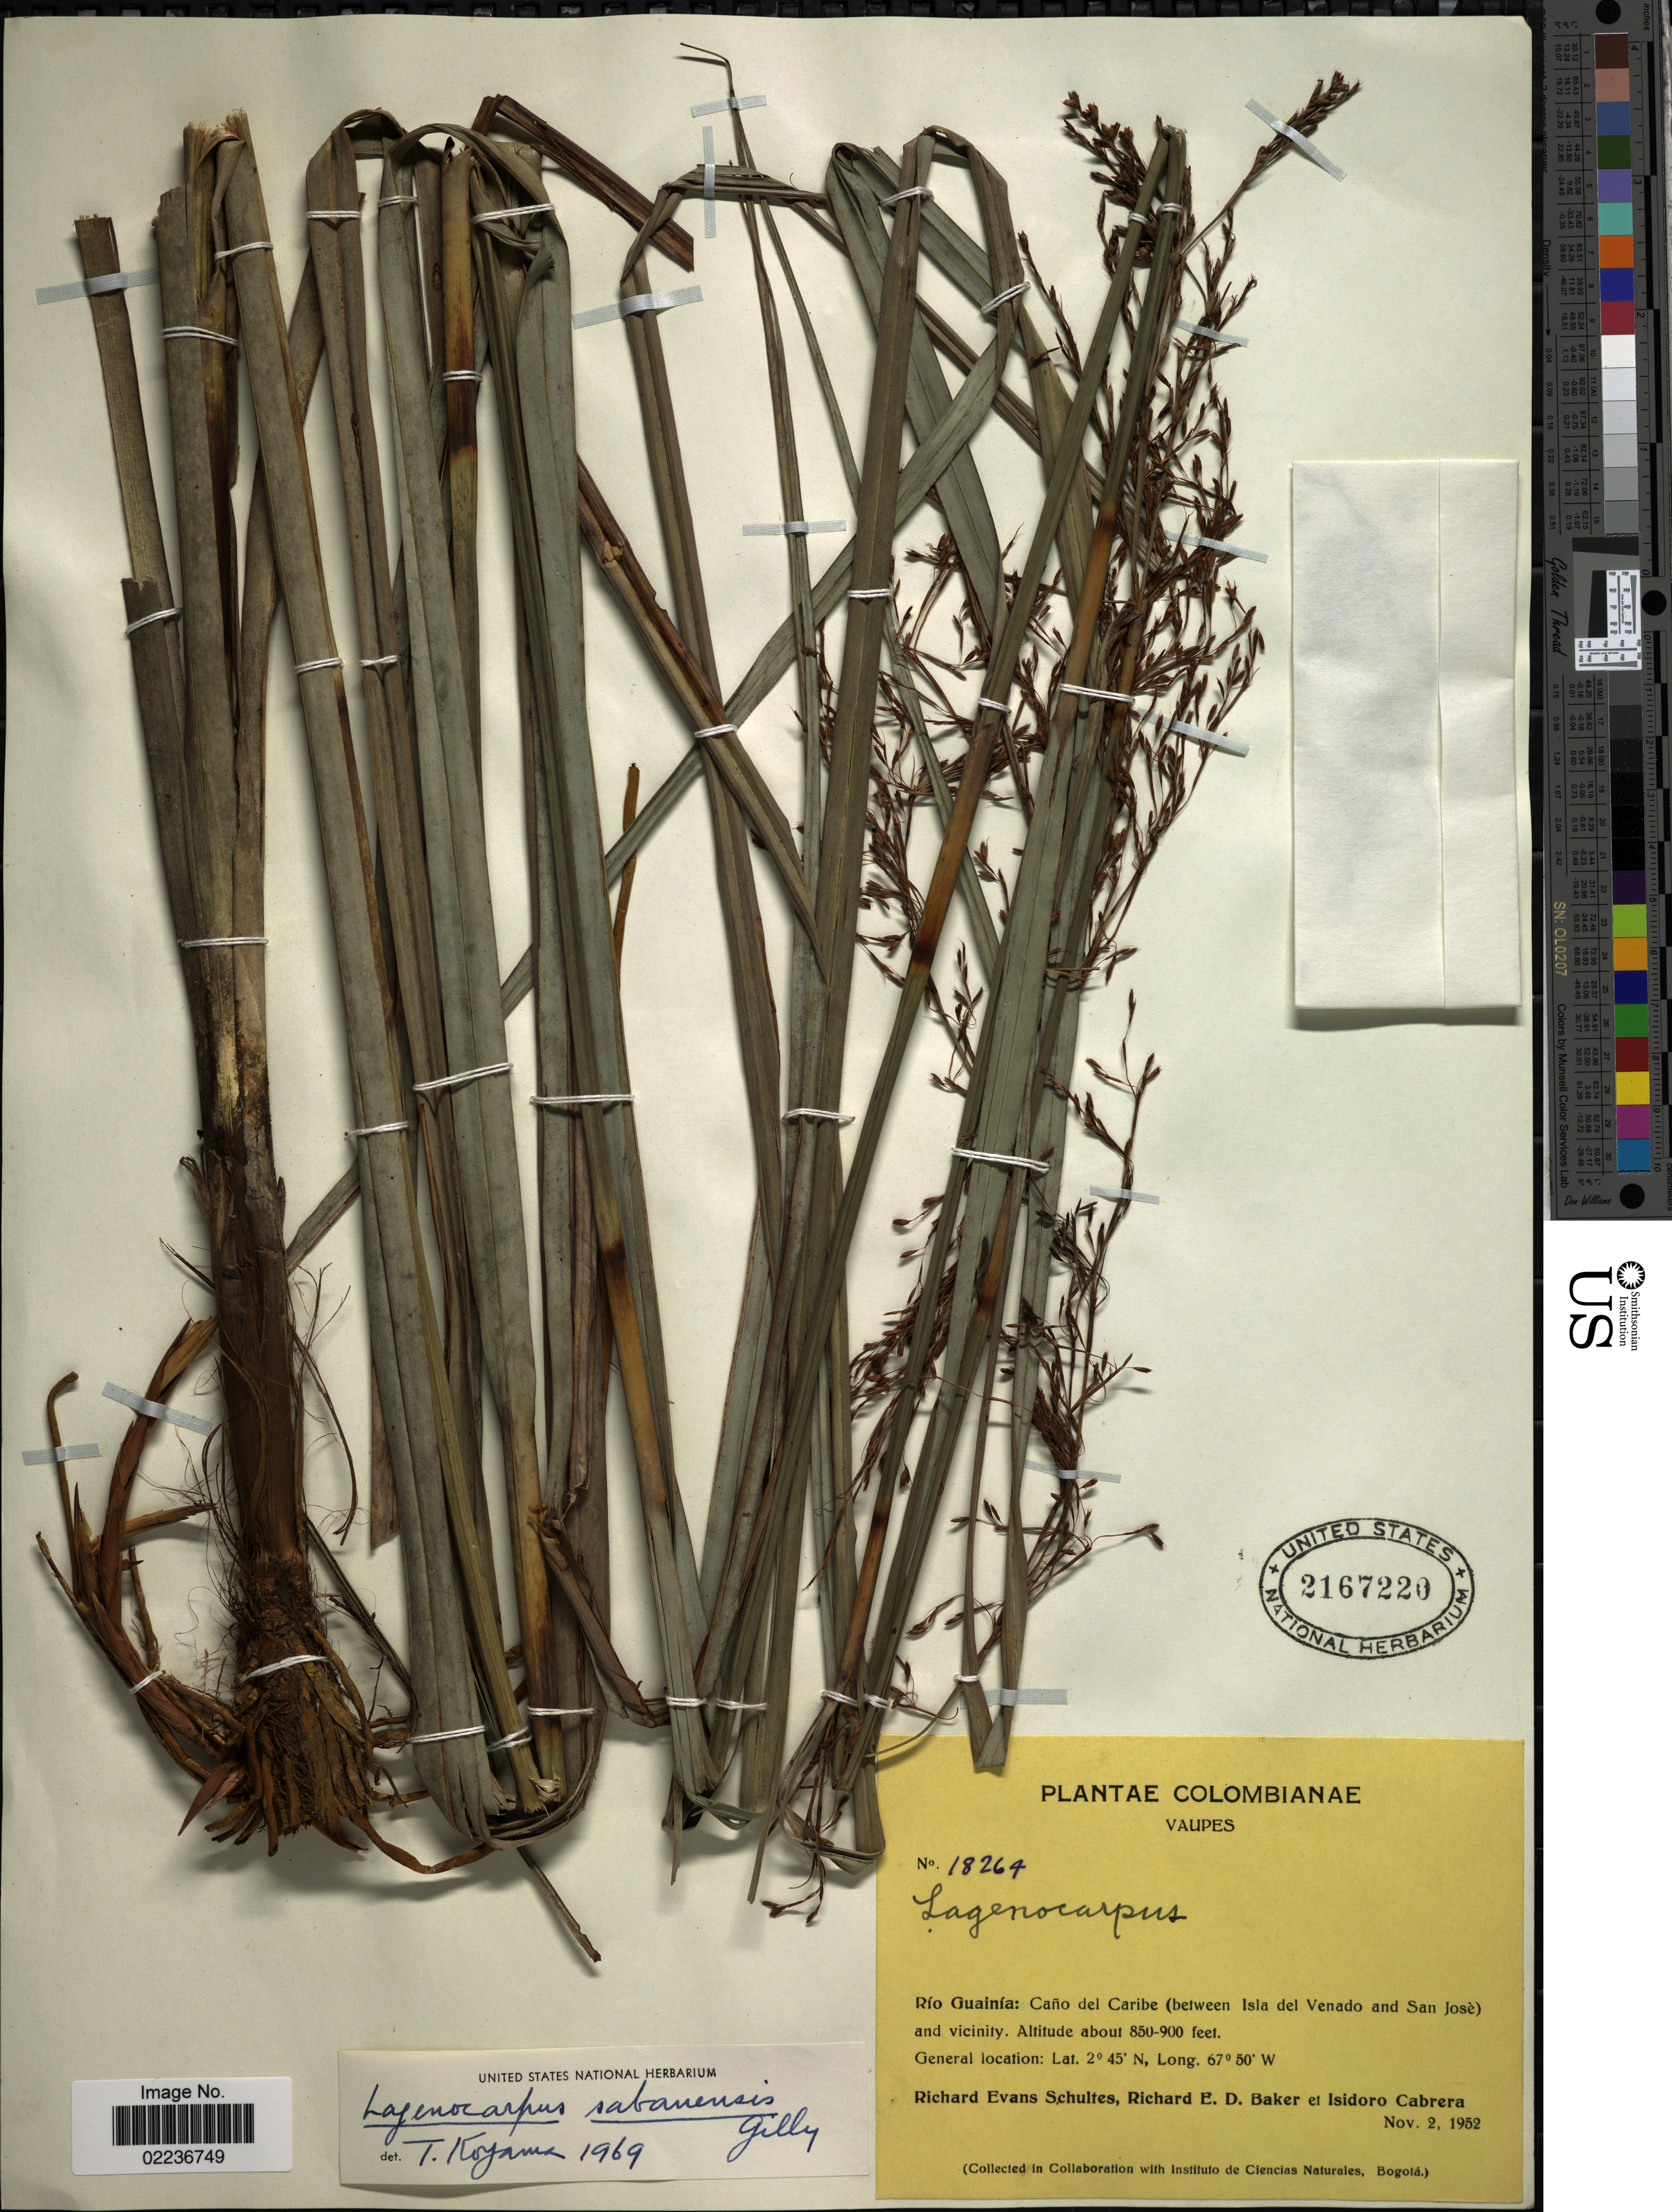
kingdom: Plantae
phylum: Tracheophyta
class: Liliopsida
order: Poales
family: Cyperaceae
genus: Lagenocarpus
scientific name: Lagenocarpus sabanensis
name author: Gilly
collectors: R. E. Schultes, R. E. D. Baker & I. Cabrera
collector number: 18264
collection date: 1952-11-02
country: Colombia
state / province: Vaupés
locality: Rio Guainia: Cano del Carbe (between Isla del Venado and San Jose), and vicinity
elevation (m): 259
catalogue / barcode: US 2167220